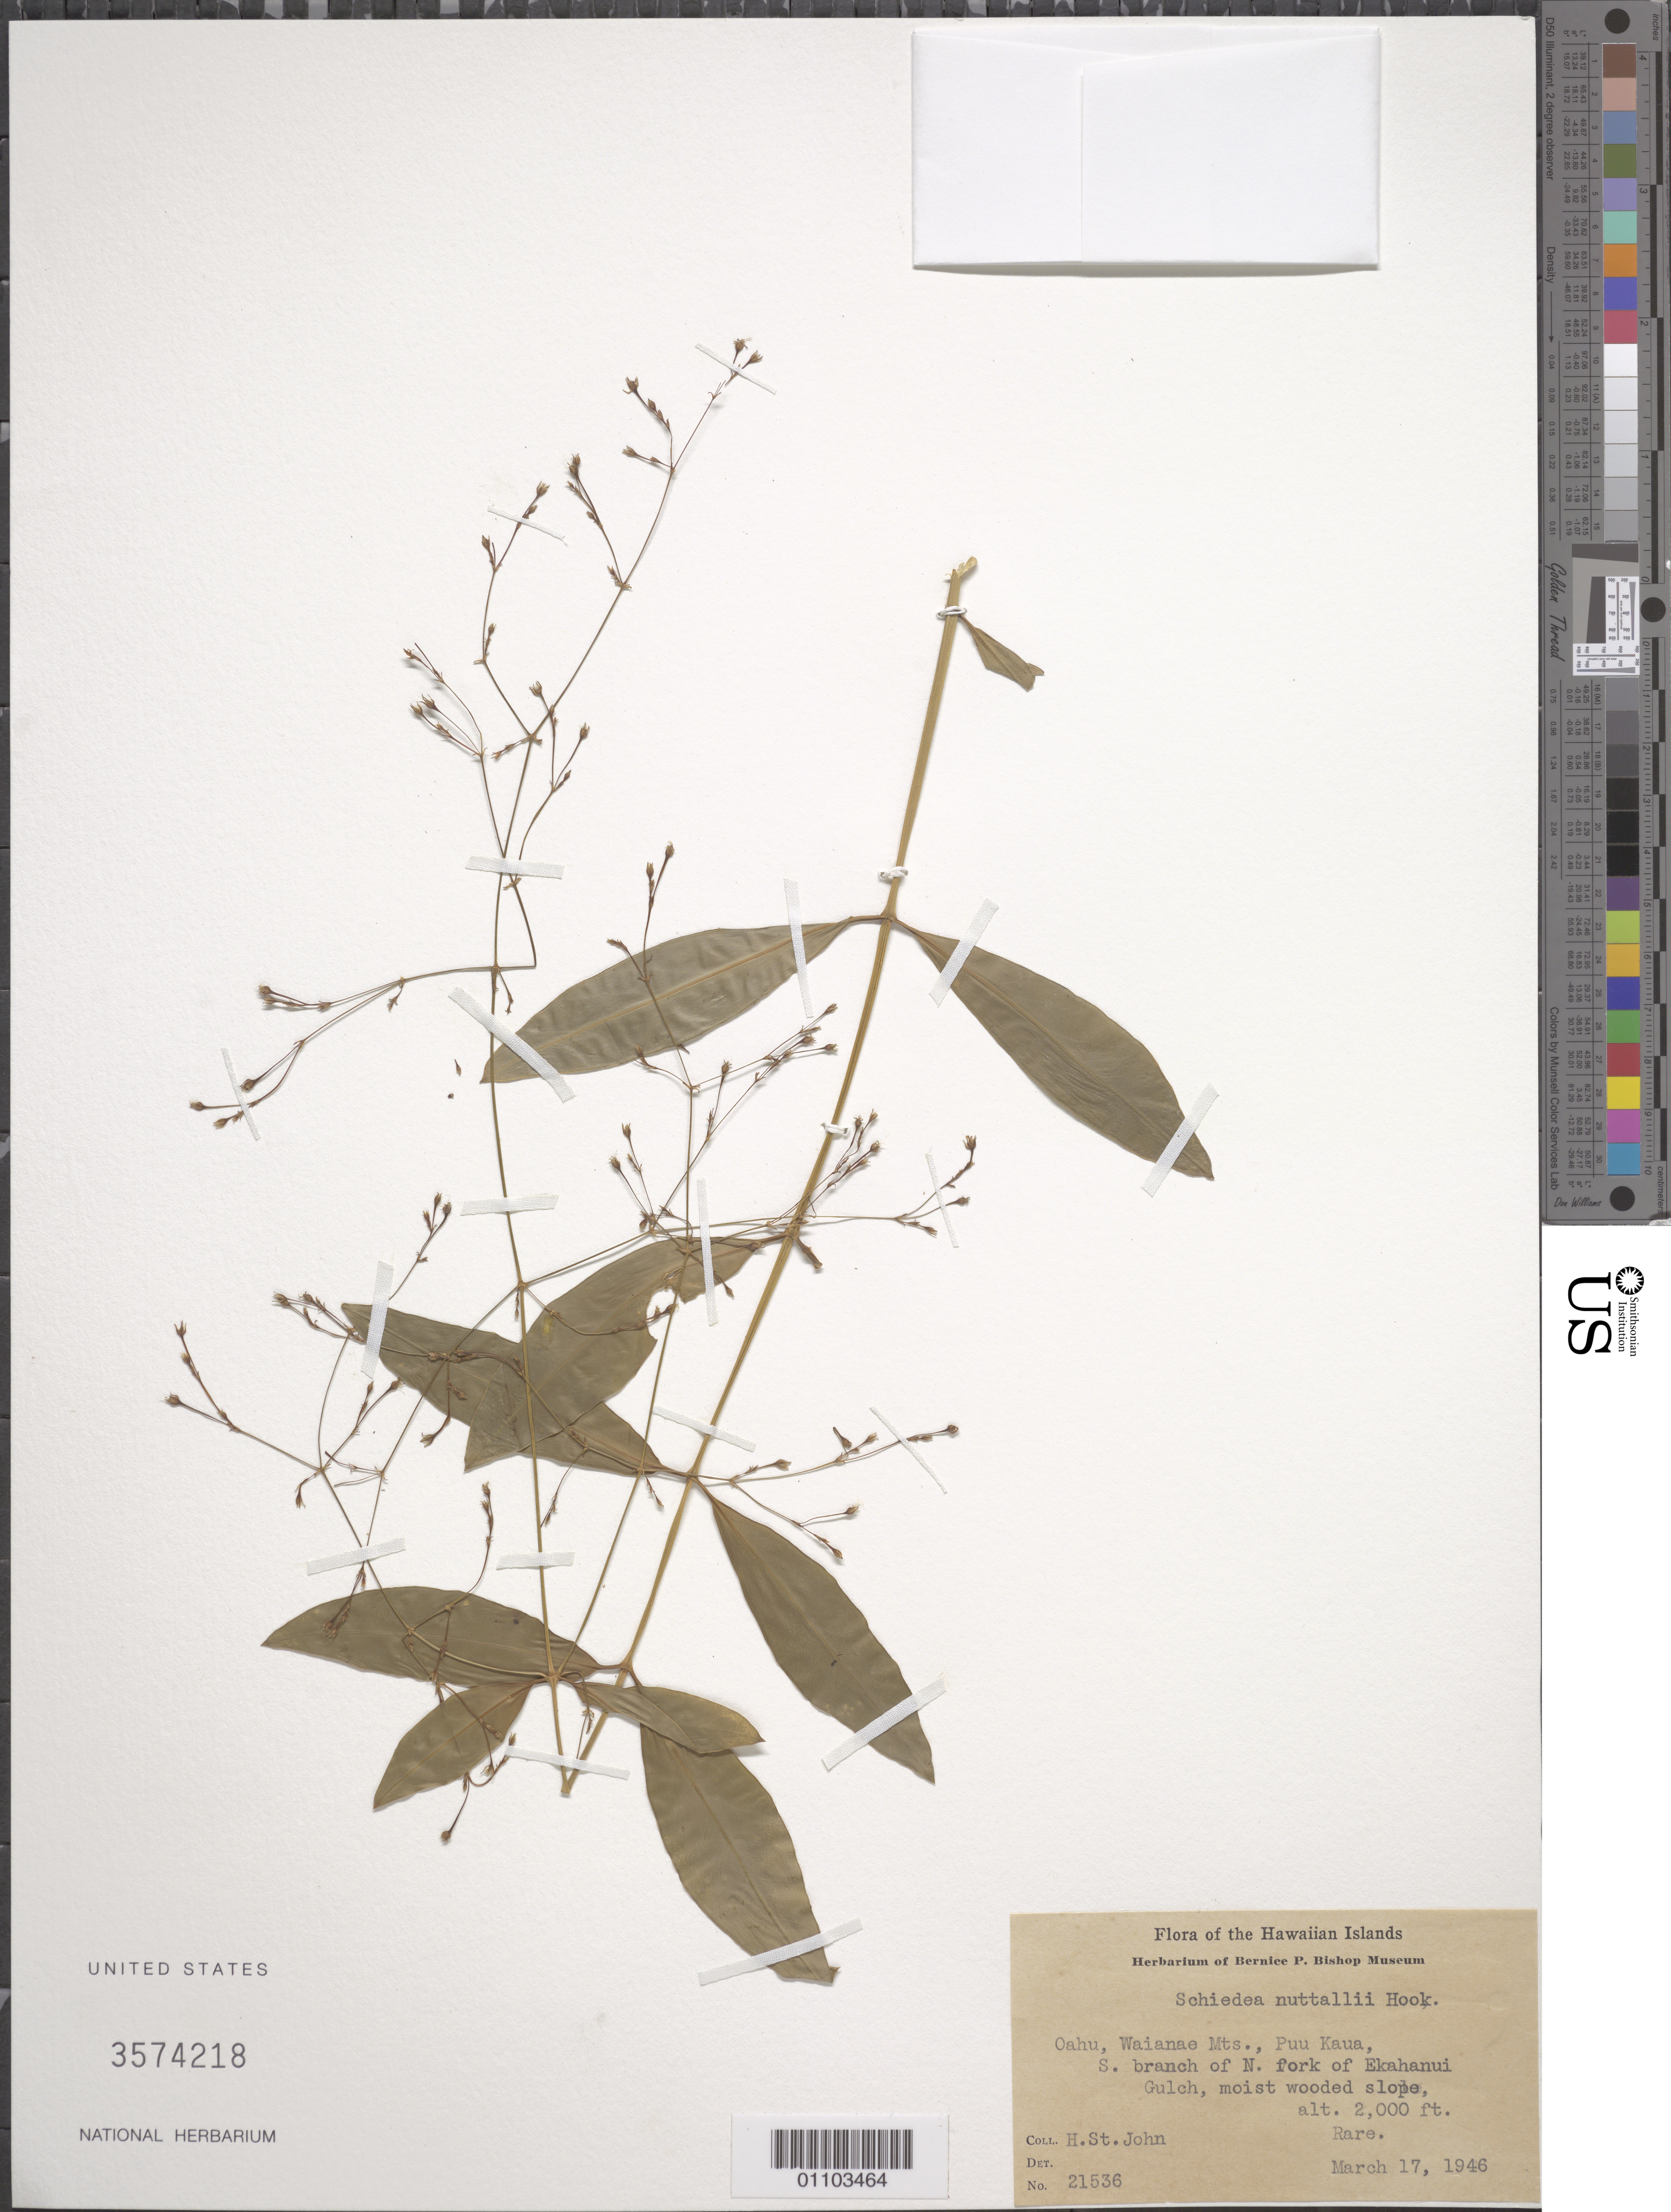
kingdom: Plantae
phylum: Tracheophyta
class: Magnoliopsida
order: Caryophyllales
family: Caryophyllaceae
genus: Schiedea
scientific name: Schiedea nuttallii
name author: Hook.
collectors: H. St. John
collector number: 21536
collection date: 1946-03-17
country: United States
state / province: Hawaii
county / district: Honolulu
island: Oahu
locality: Puu kaua, Waianae mts, S branch of N fork of Ekahanui gulch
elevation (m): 610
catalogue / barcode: US 3574218